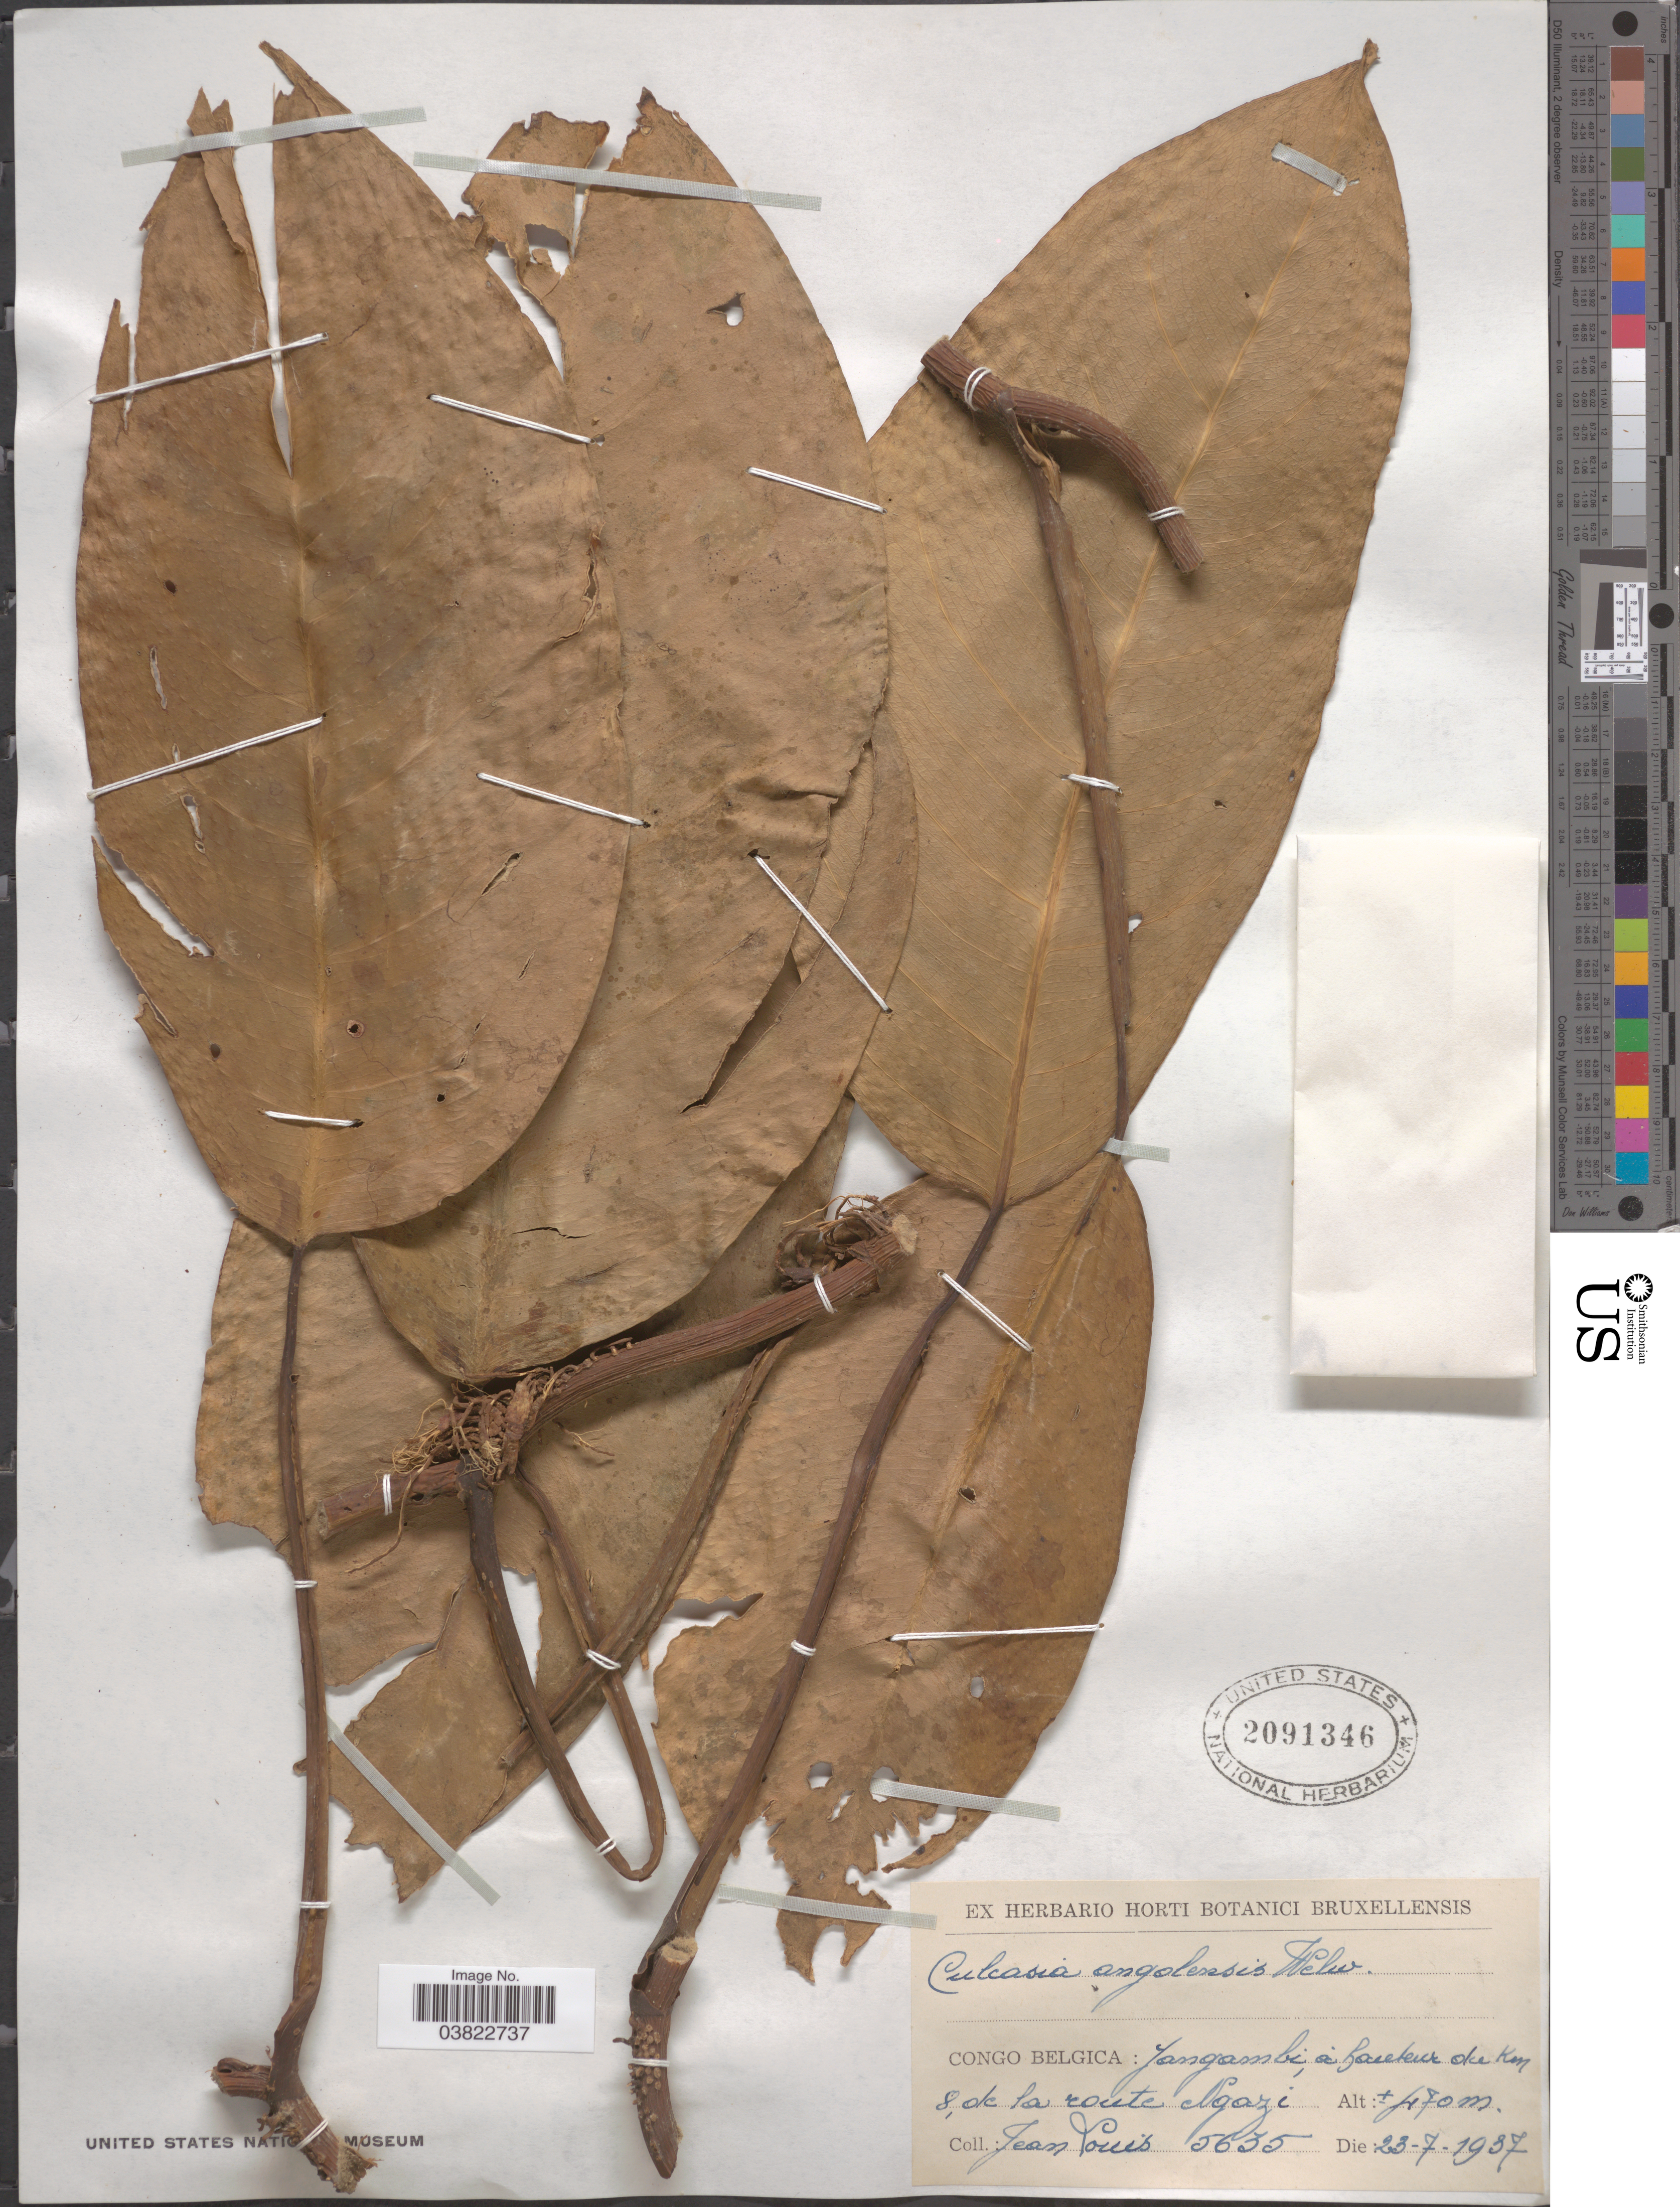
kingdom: Plantae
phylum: Tracheophyta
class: Liliopsida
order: Alismatales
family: Araceae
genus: Culcasia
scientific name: Culcasia angolensis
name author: Welw. ex Schott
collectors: J. Louis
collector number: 5635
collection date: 1937-07-23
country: Congo, Democratic Republic of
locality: Congo Belgica: Yangambi, á hauteur de Km 8 de la route Ngazí.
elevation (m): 470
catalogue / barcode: US 2091346